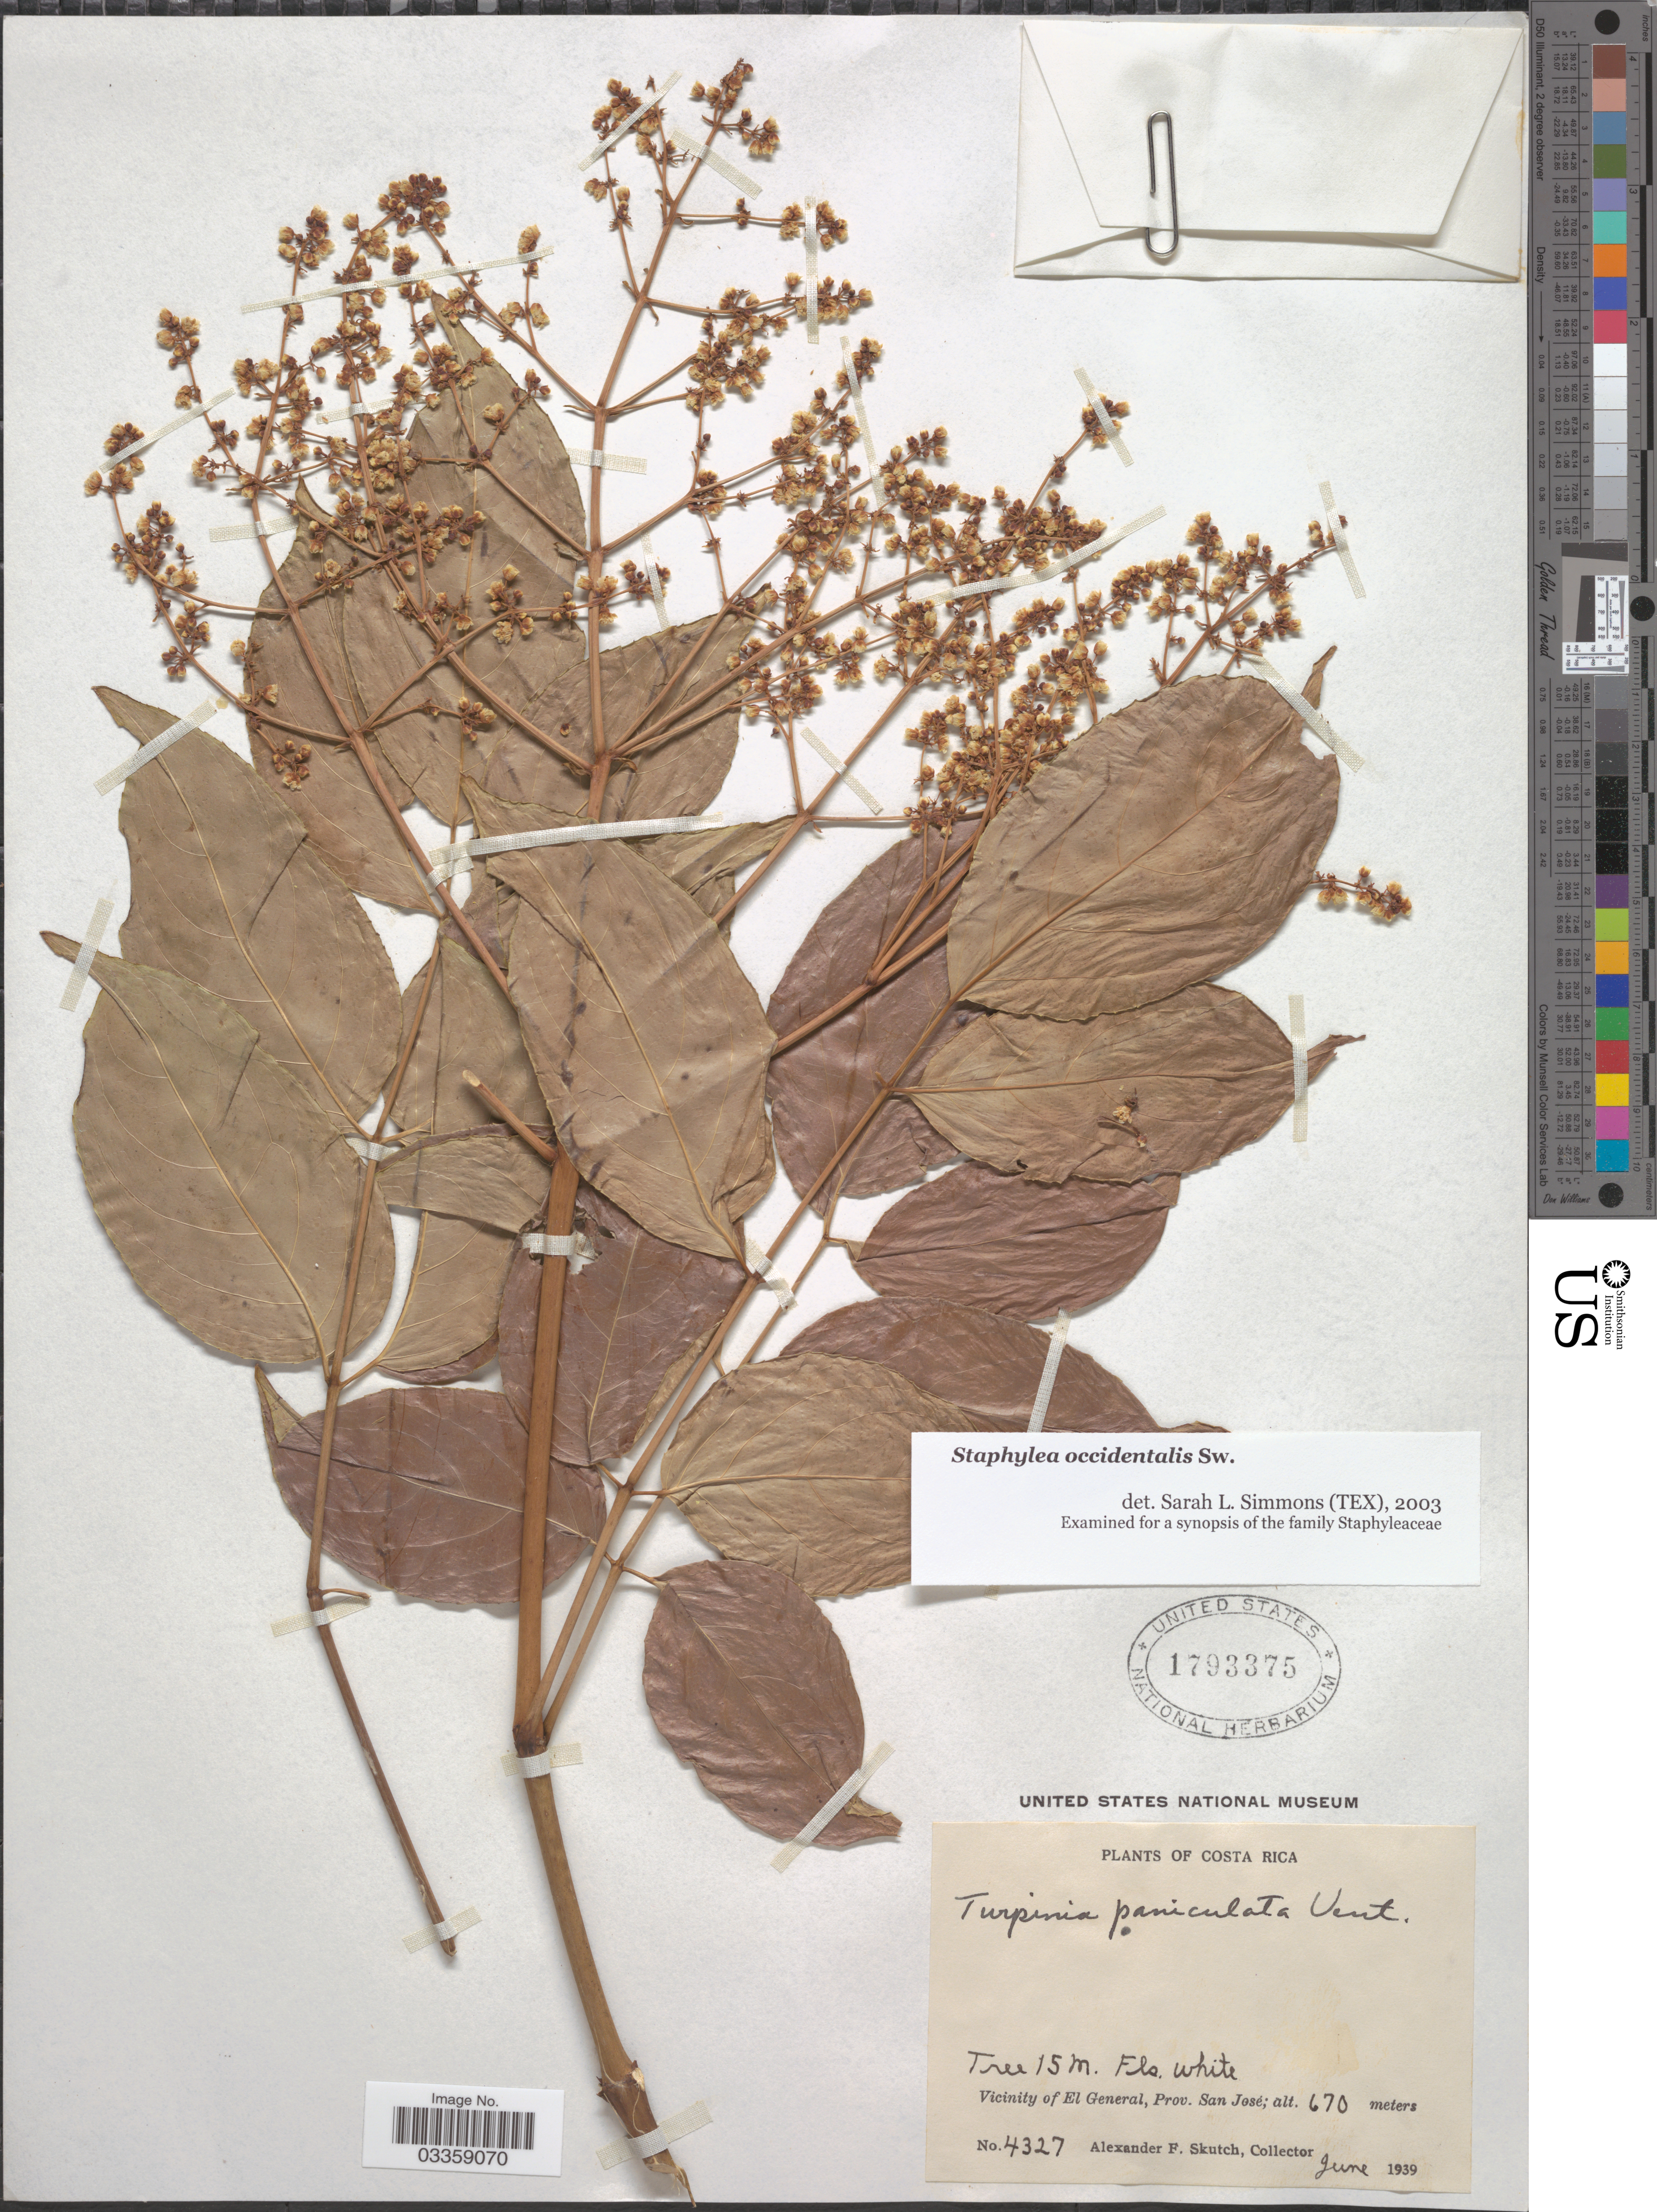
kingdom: Plantae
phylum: Tracheophyta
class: Magnoliopsida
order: Crossosomatales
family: Staphyleaceae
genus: Turpinia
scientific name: Turpinia occidentalis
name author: (Sw.) G. Don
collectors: A. F. Skutch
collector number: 4327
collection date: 1939-06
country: Costa Rica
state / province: San José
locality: Vicinity of El General.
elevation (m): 670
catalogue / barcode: US 1793375